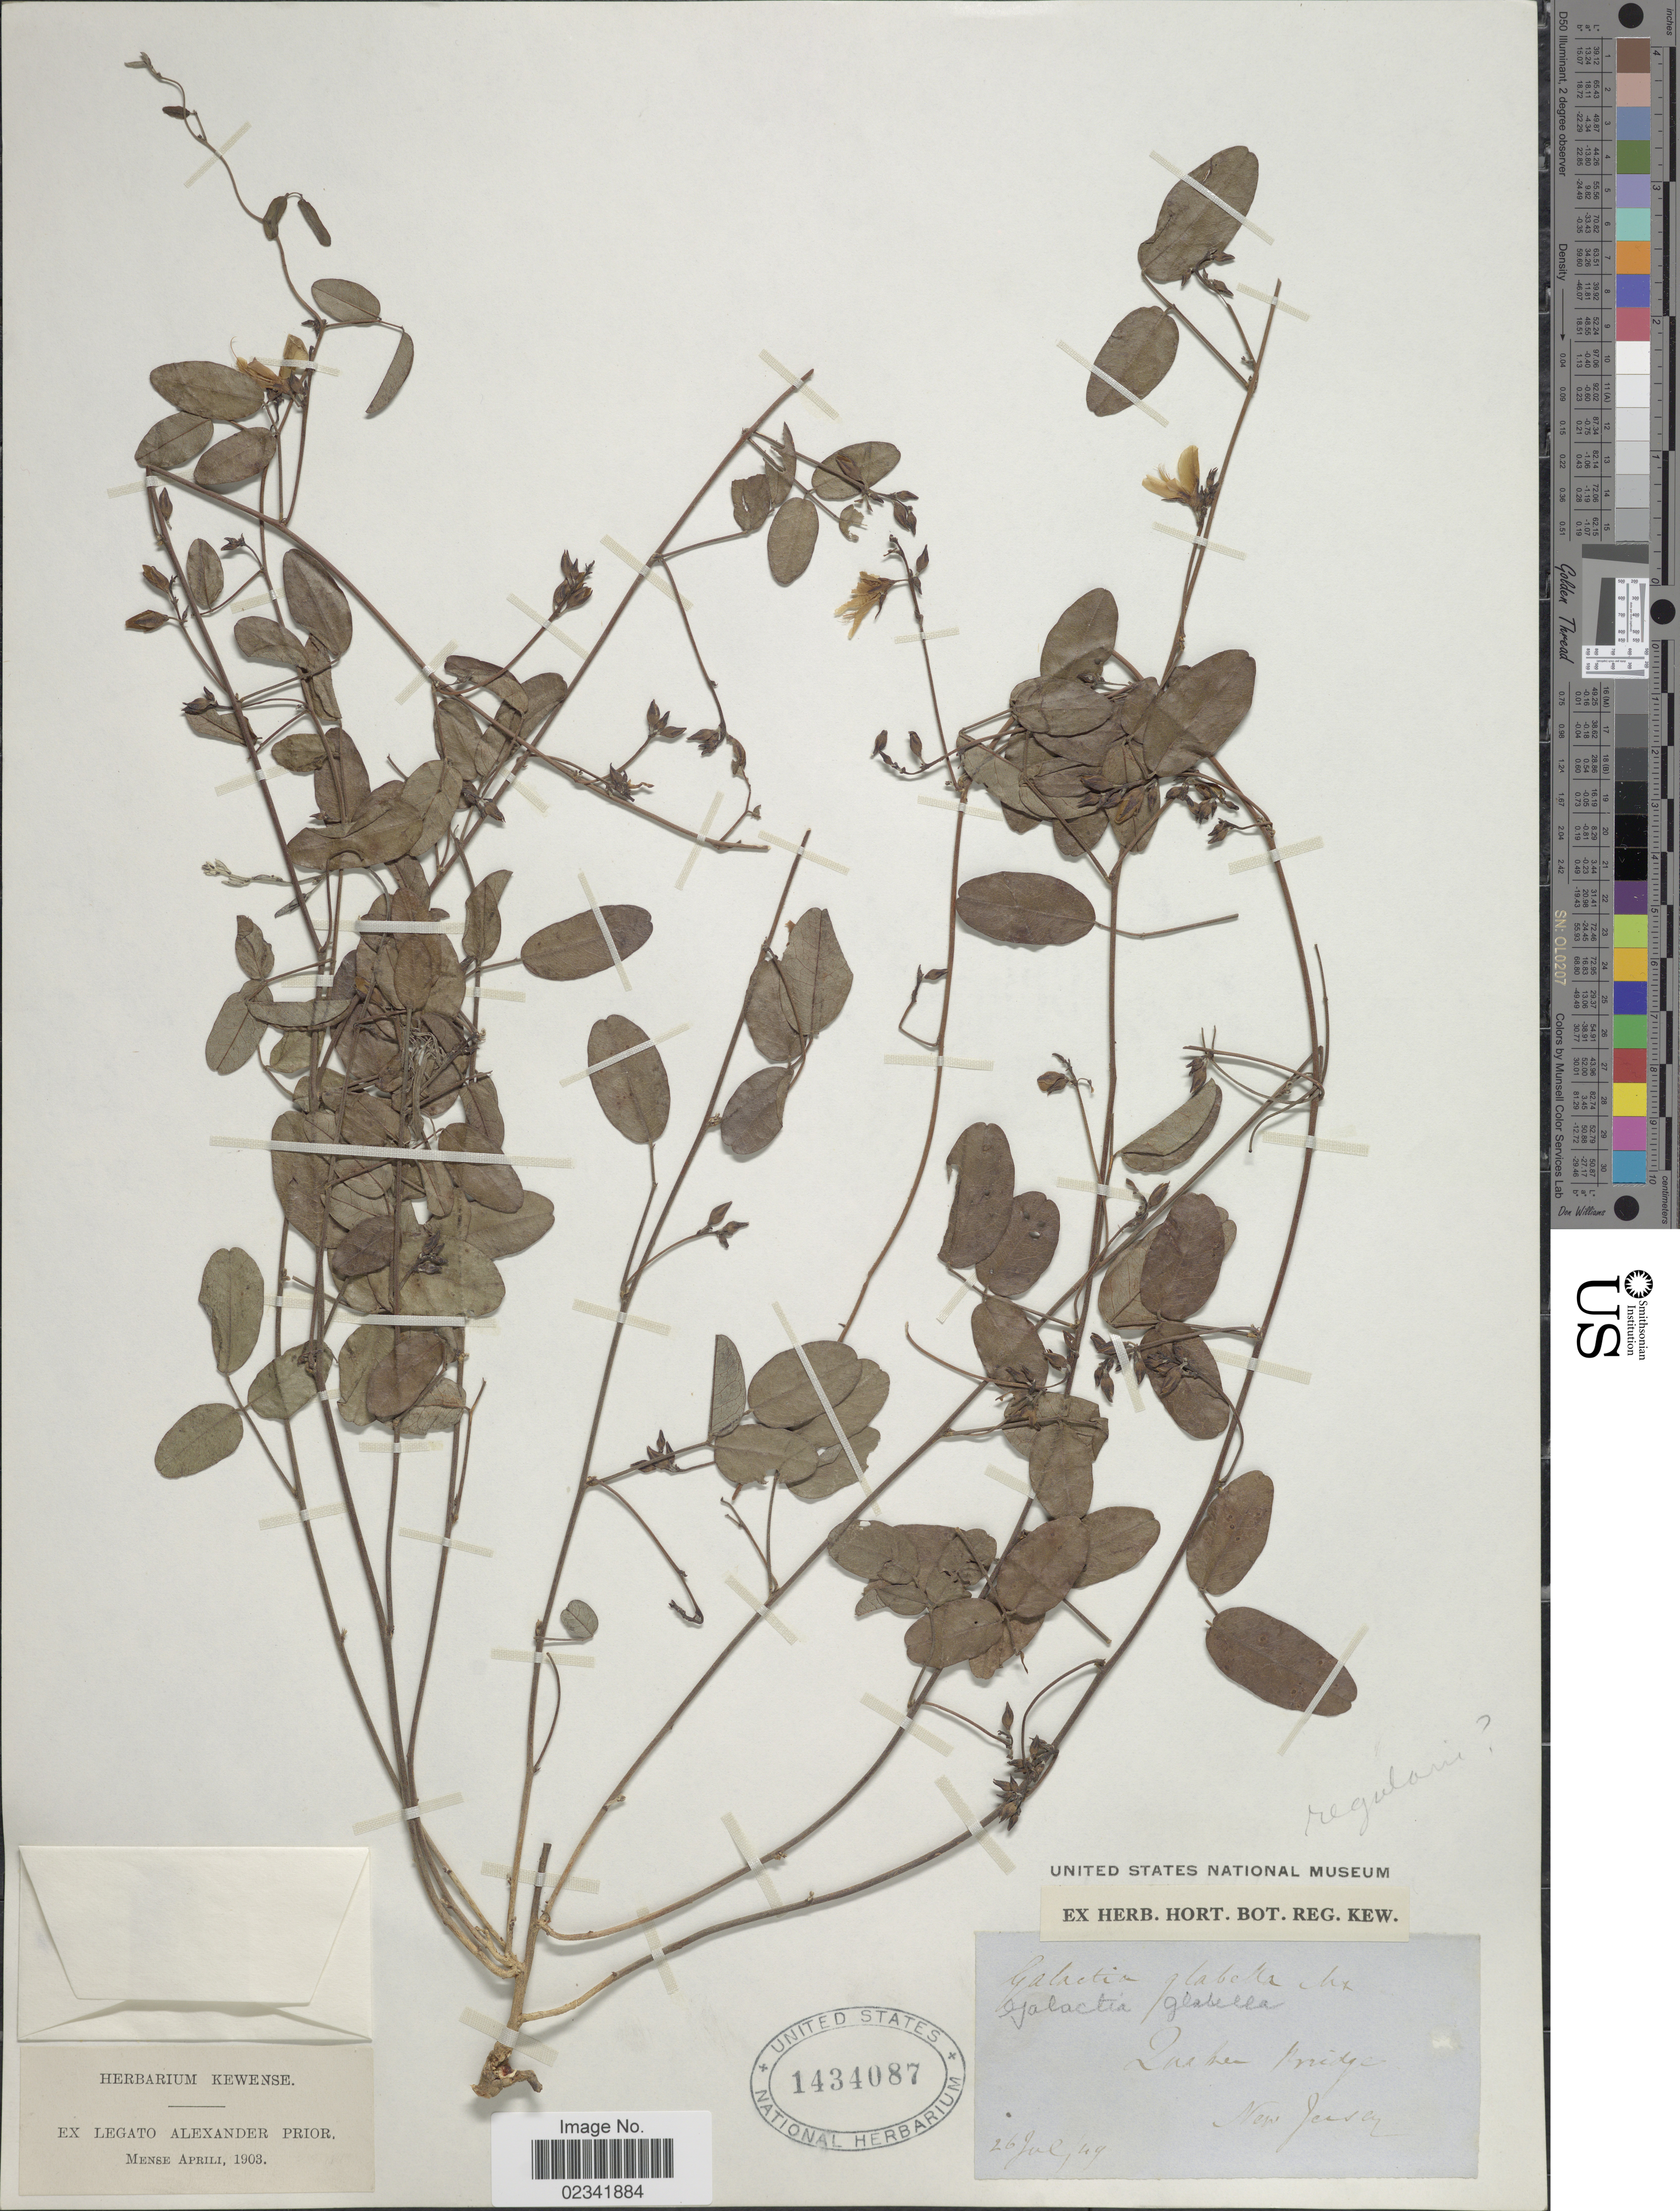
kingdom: Plantae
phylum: Tracheophyta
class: Magnoliopsida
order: Fabales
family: Fabaceae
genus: Galactia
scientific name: Galactia volubilis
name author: (L.) Britton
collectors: Ex Herb. Kewense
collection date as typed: Transcribed d/m/y: 26/7/49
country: United States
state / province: New Jersey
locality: Zacken Bridge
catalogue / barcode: US 1434087